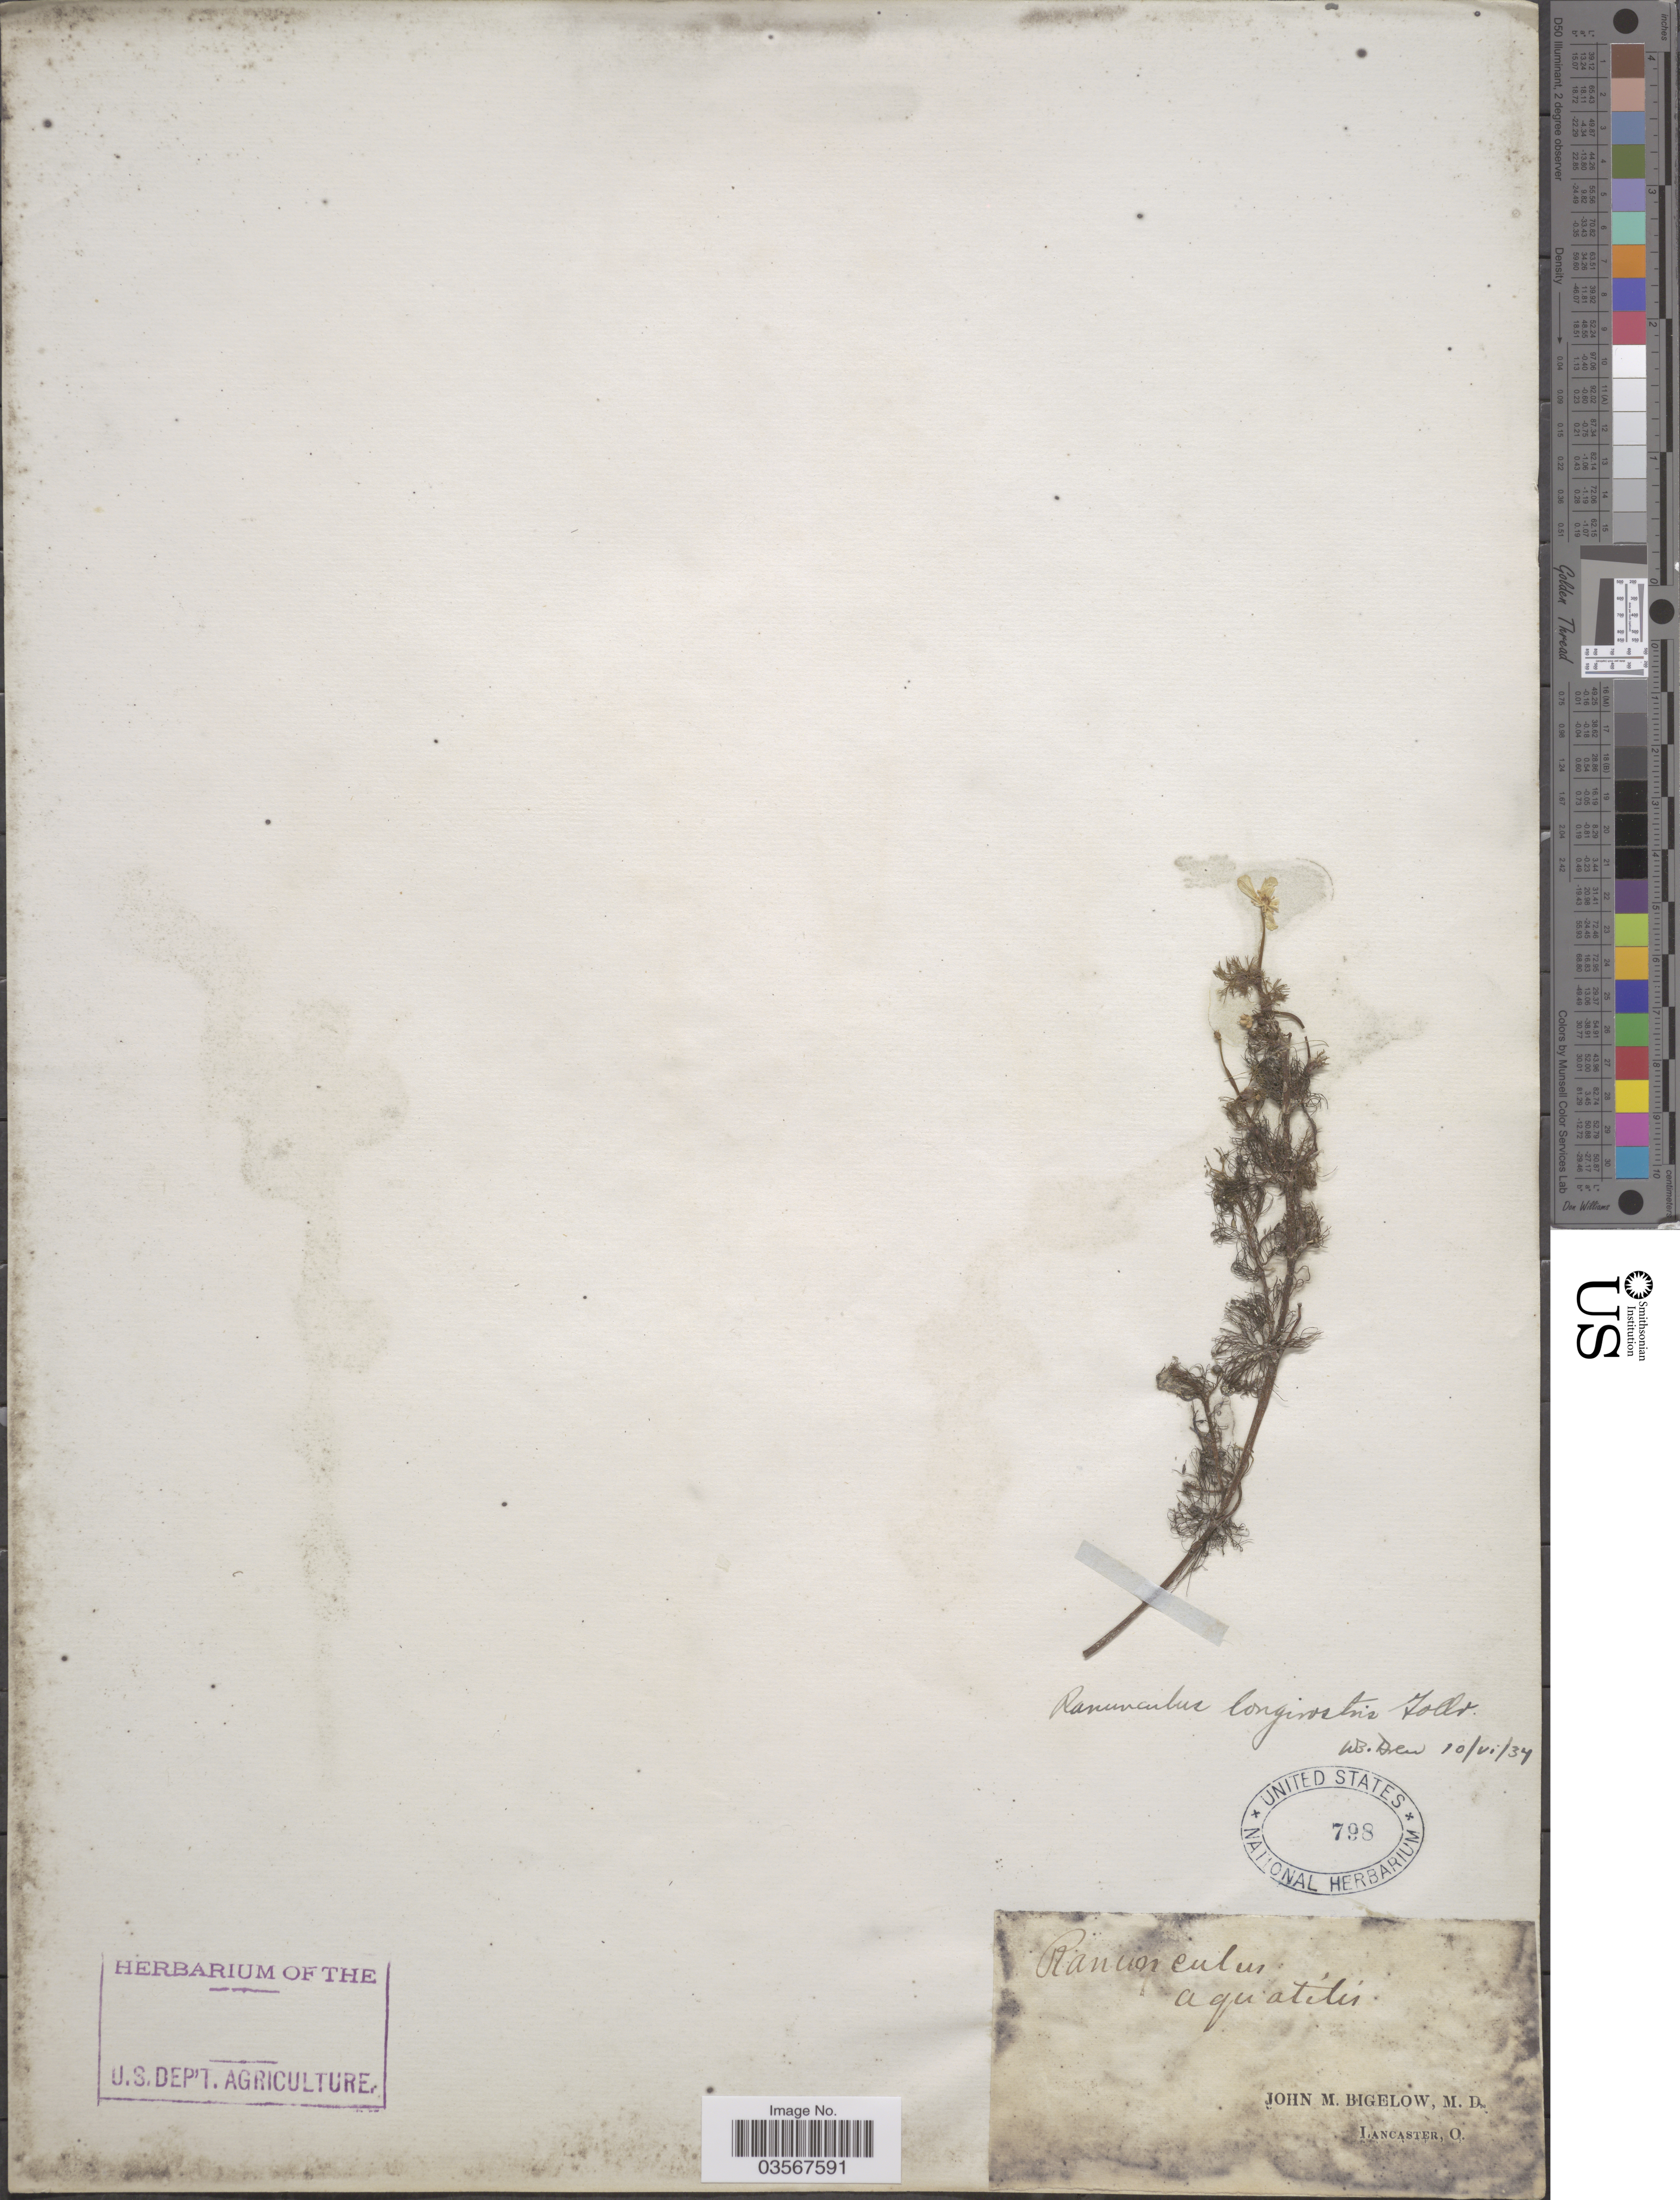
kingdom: Plantae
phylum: Tracheophyta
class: Magnoliopsida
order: Ranunculales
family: Ranunculaceae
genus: Ranunculus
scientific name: Ranunculus longirostris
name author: Godr.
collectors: J. M. Bigelow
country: United States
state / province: Ohio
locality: Lancaster.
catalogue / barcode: US 798